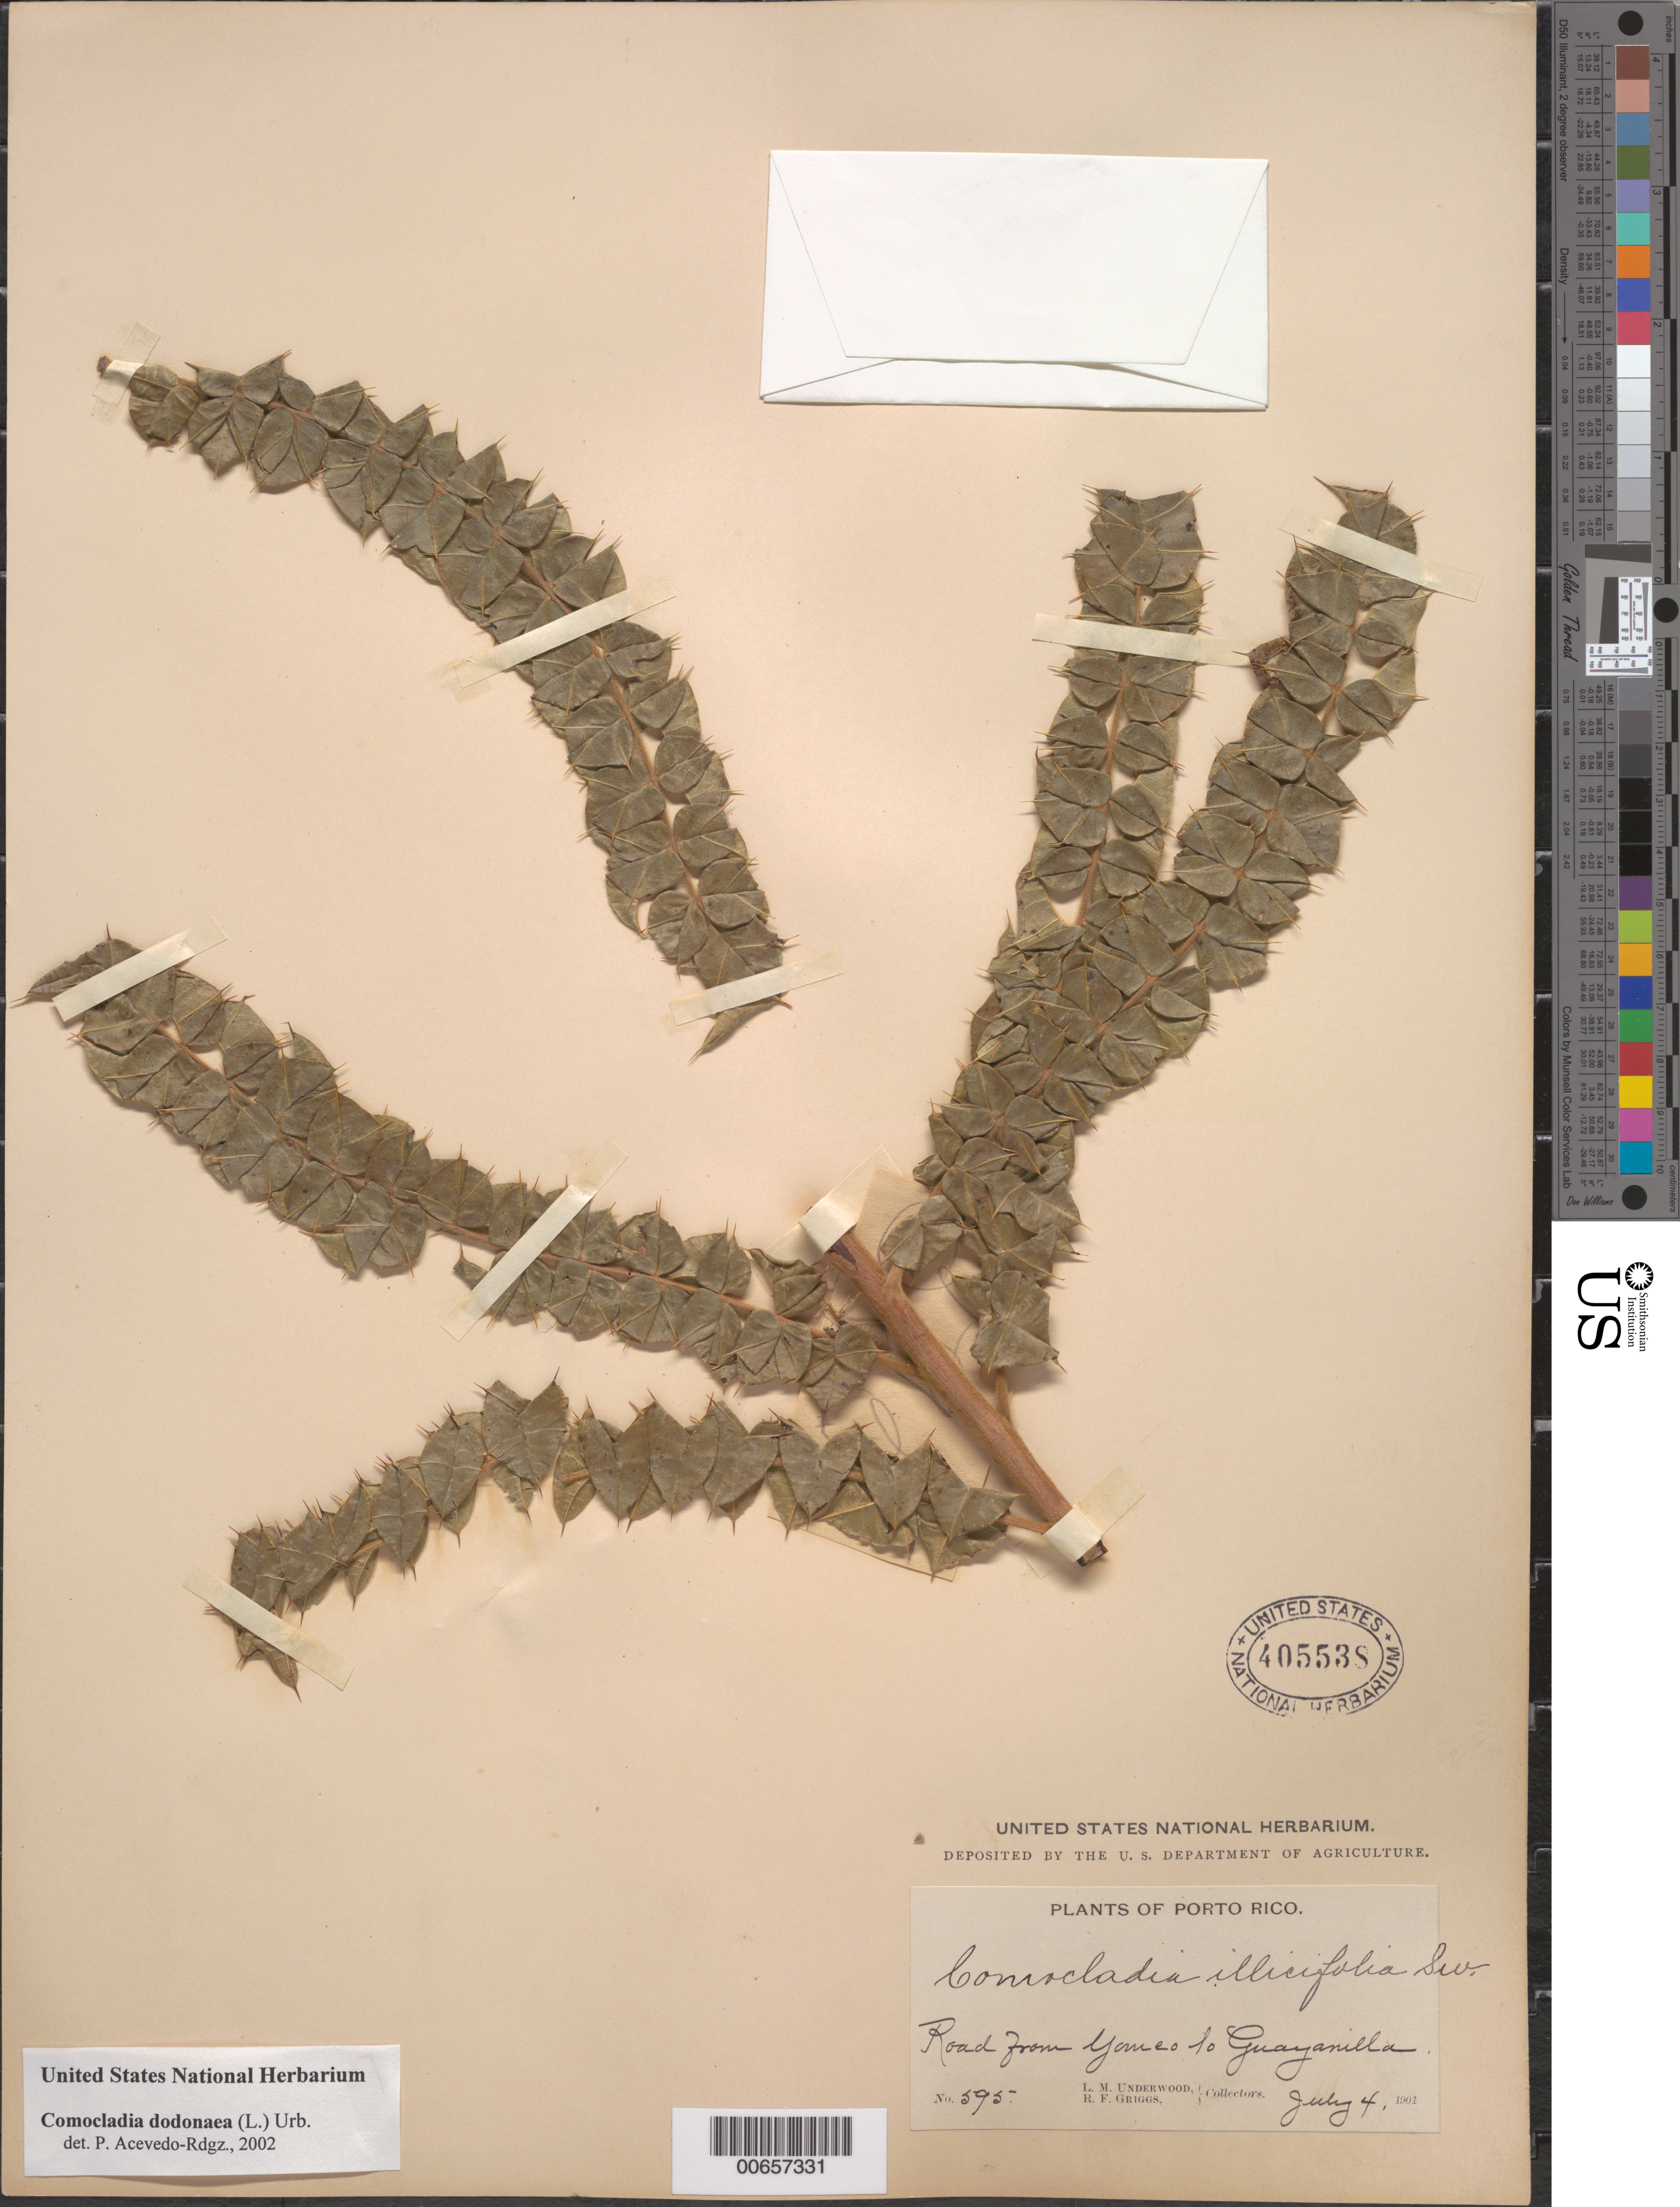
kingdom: Plantae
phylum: Tracheophyta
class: Magnoliopsida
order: Sapindales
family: Anacardiaceae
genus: Comocladia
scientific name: Comocladia dodonaea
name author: (L.) Urb.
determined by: Acevedo-Rodríguez, P., (BOT), Smithsonian Institution - National Museum of Natural History (UNITED STATES)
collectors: L. M. Underwood & R. F. Griggs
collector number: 595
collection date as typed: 04 Jul 1901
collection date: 1901-07-04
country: Puerto Rico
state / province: Yauco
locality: Yauco to Guayanilla, road from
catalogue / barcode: US 405538